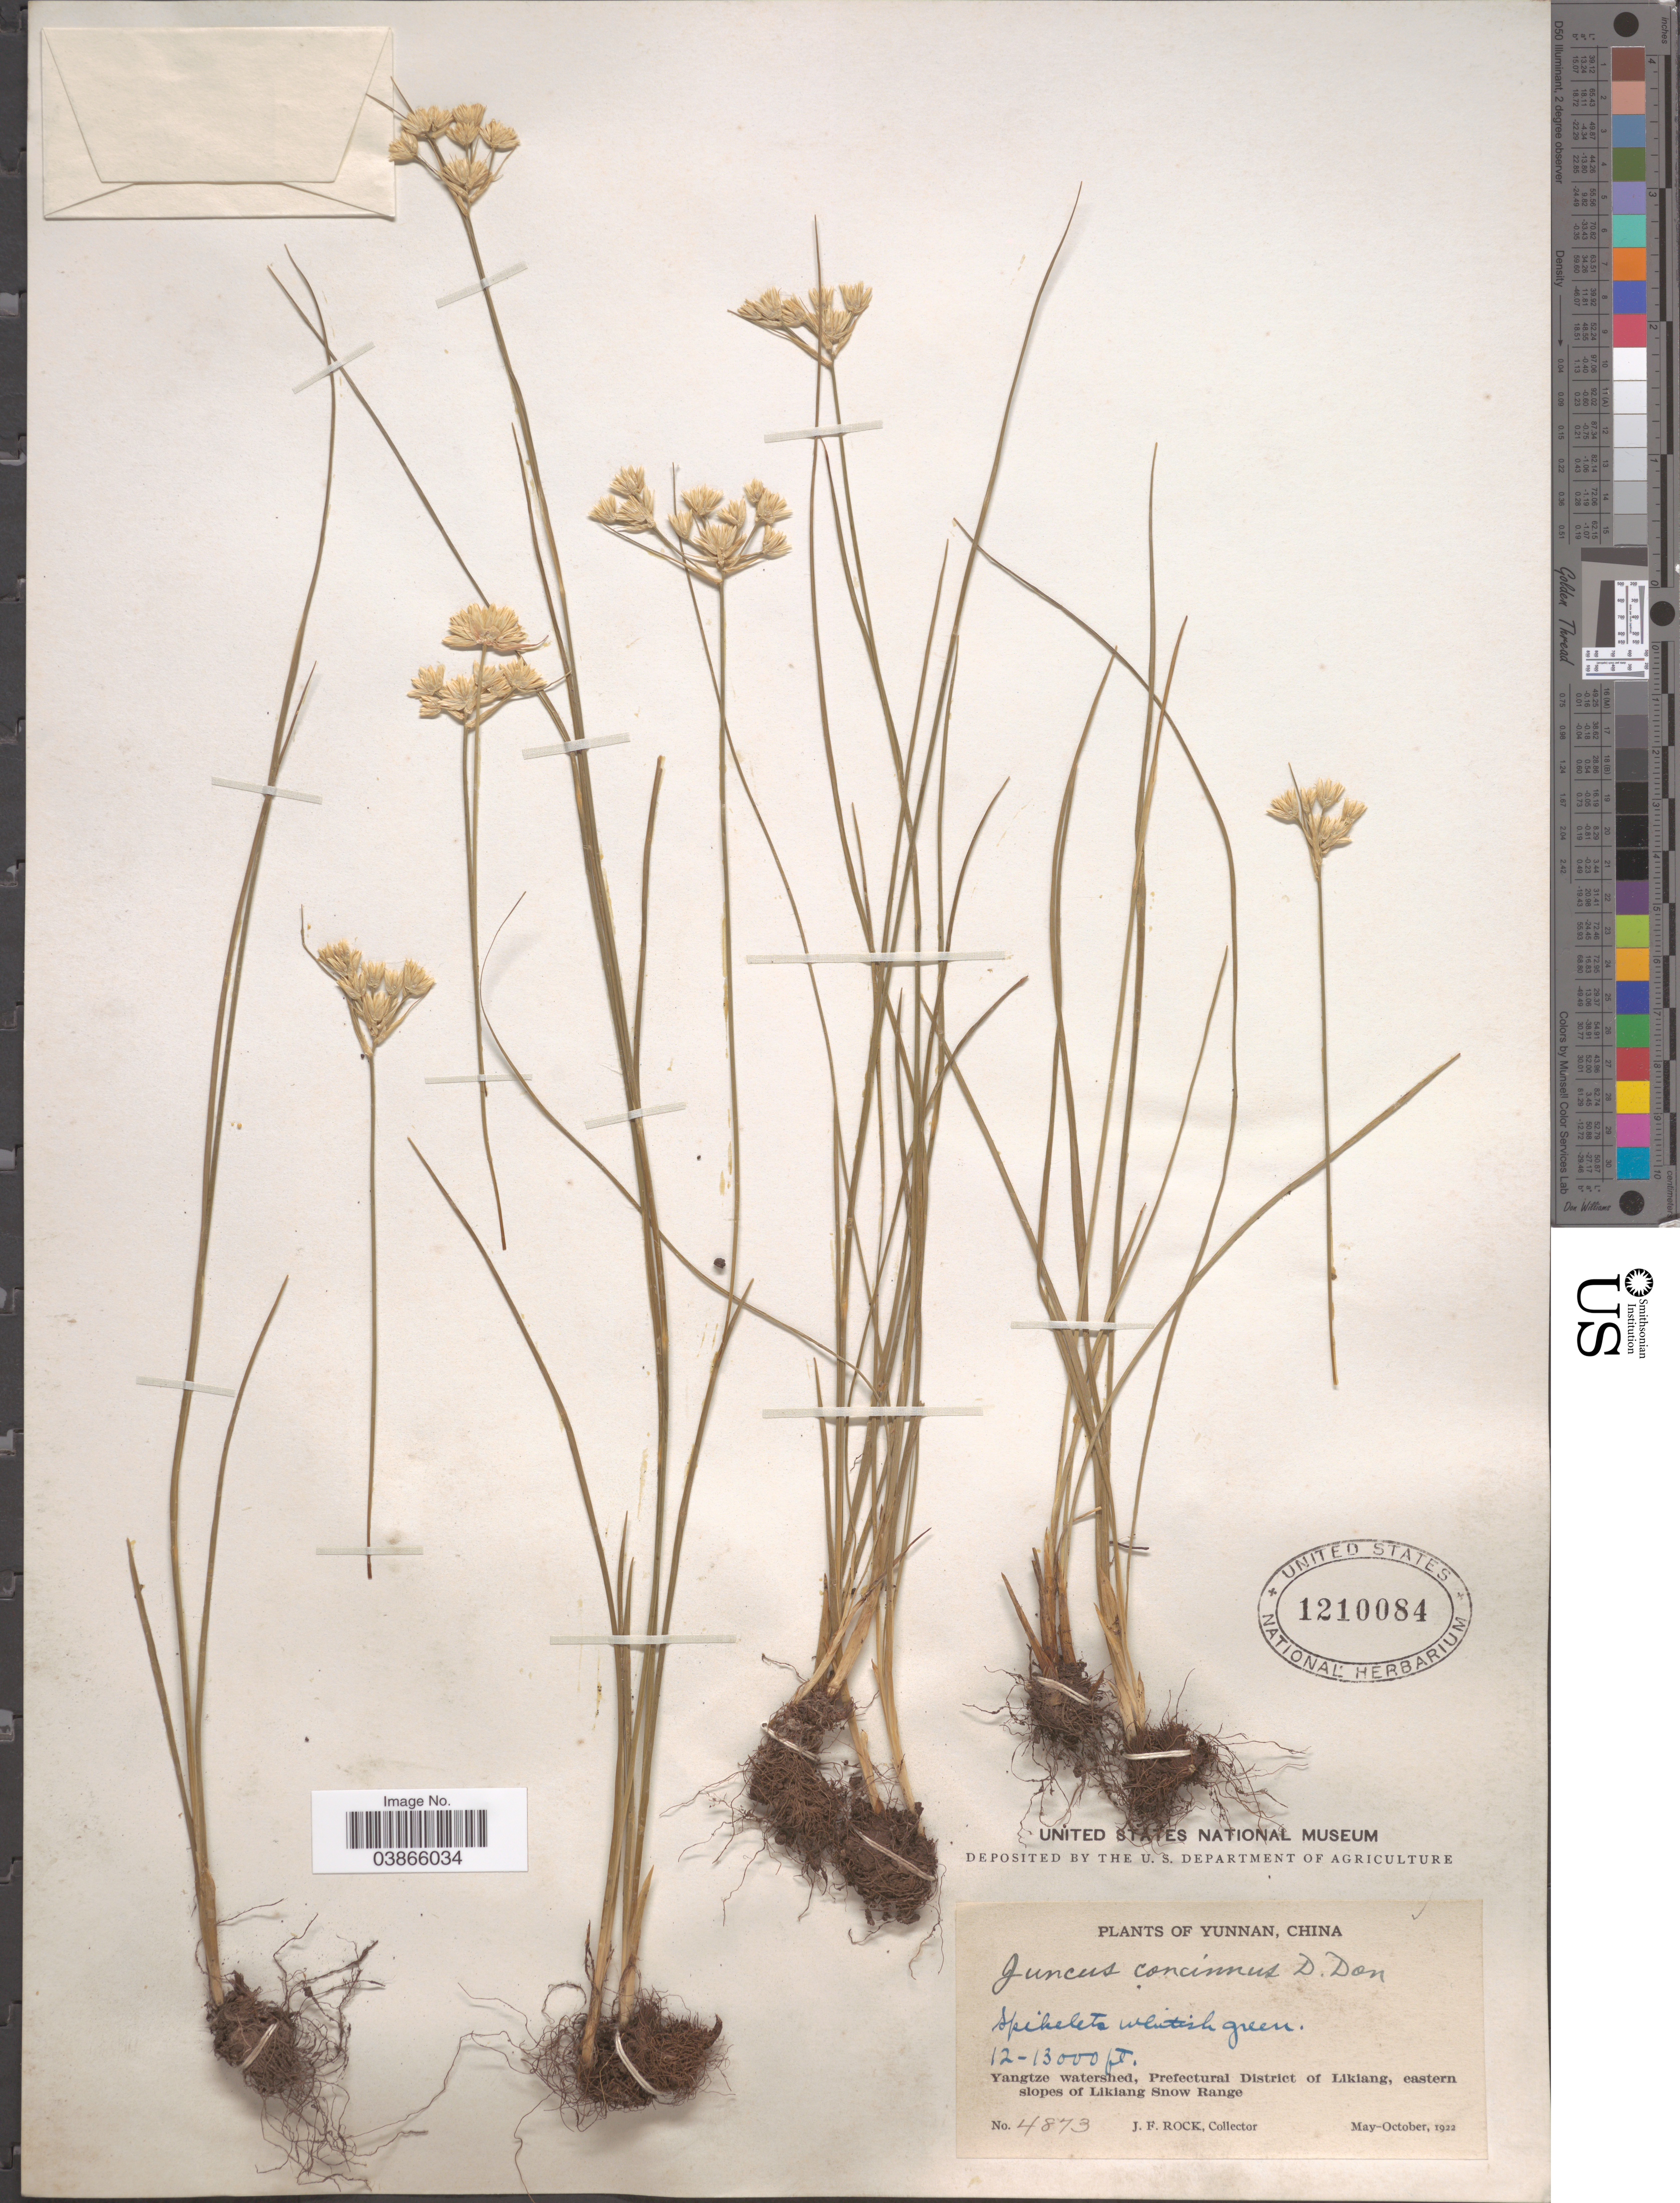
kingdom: Plantae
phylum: Tracheophyta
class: Liliopsida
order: Poales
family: Juncaceae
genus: Juncus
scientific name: Juncus concinnus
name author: D. Don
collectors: J. Rock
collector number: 4873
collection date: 1922-05/1922-10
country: China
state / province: Yunnan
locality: Yangtze watershed, Prefectural District of Likiang, eastern slopes of Likiang Snow Range.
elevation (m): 366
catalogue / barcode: US 1210084